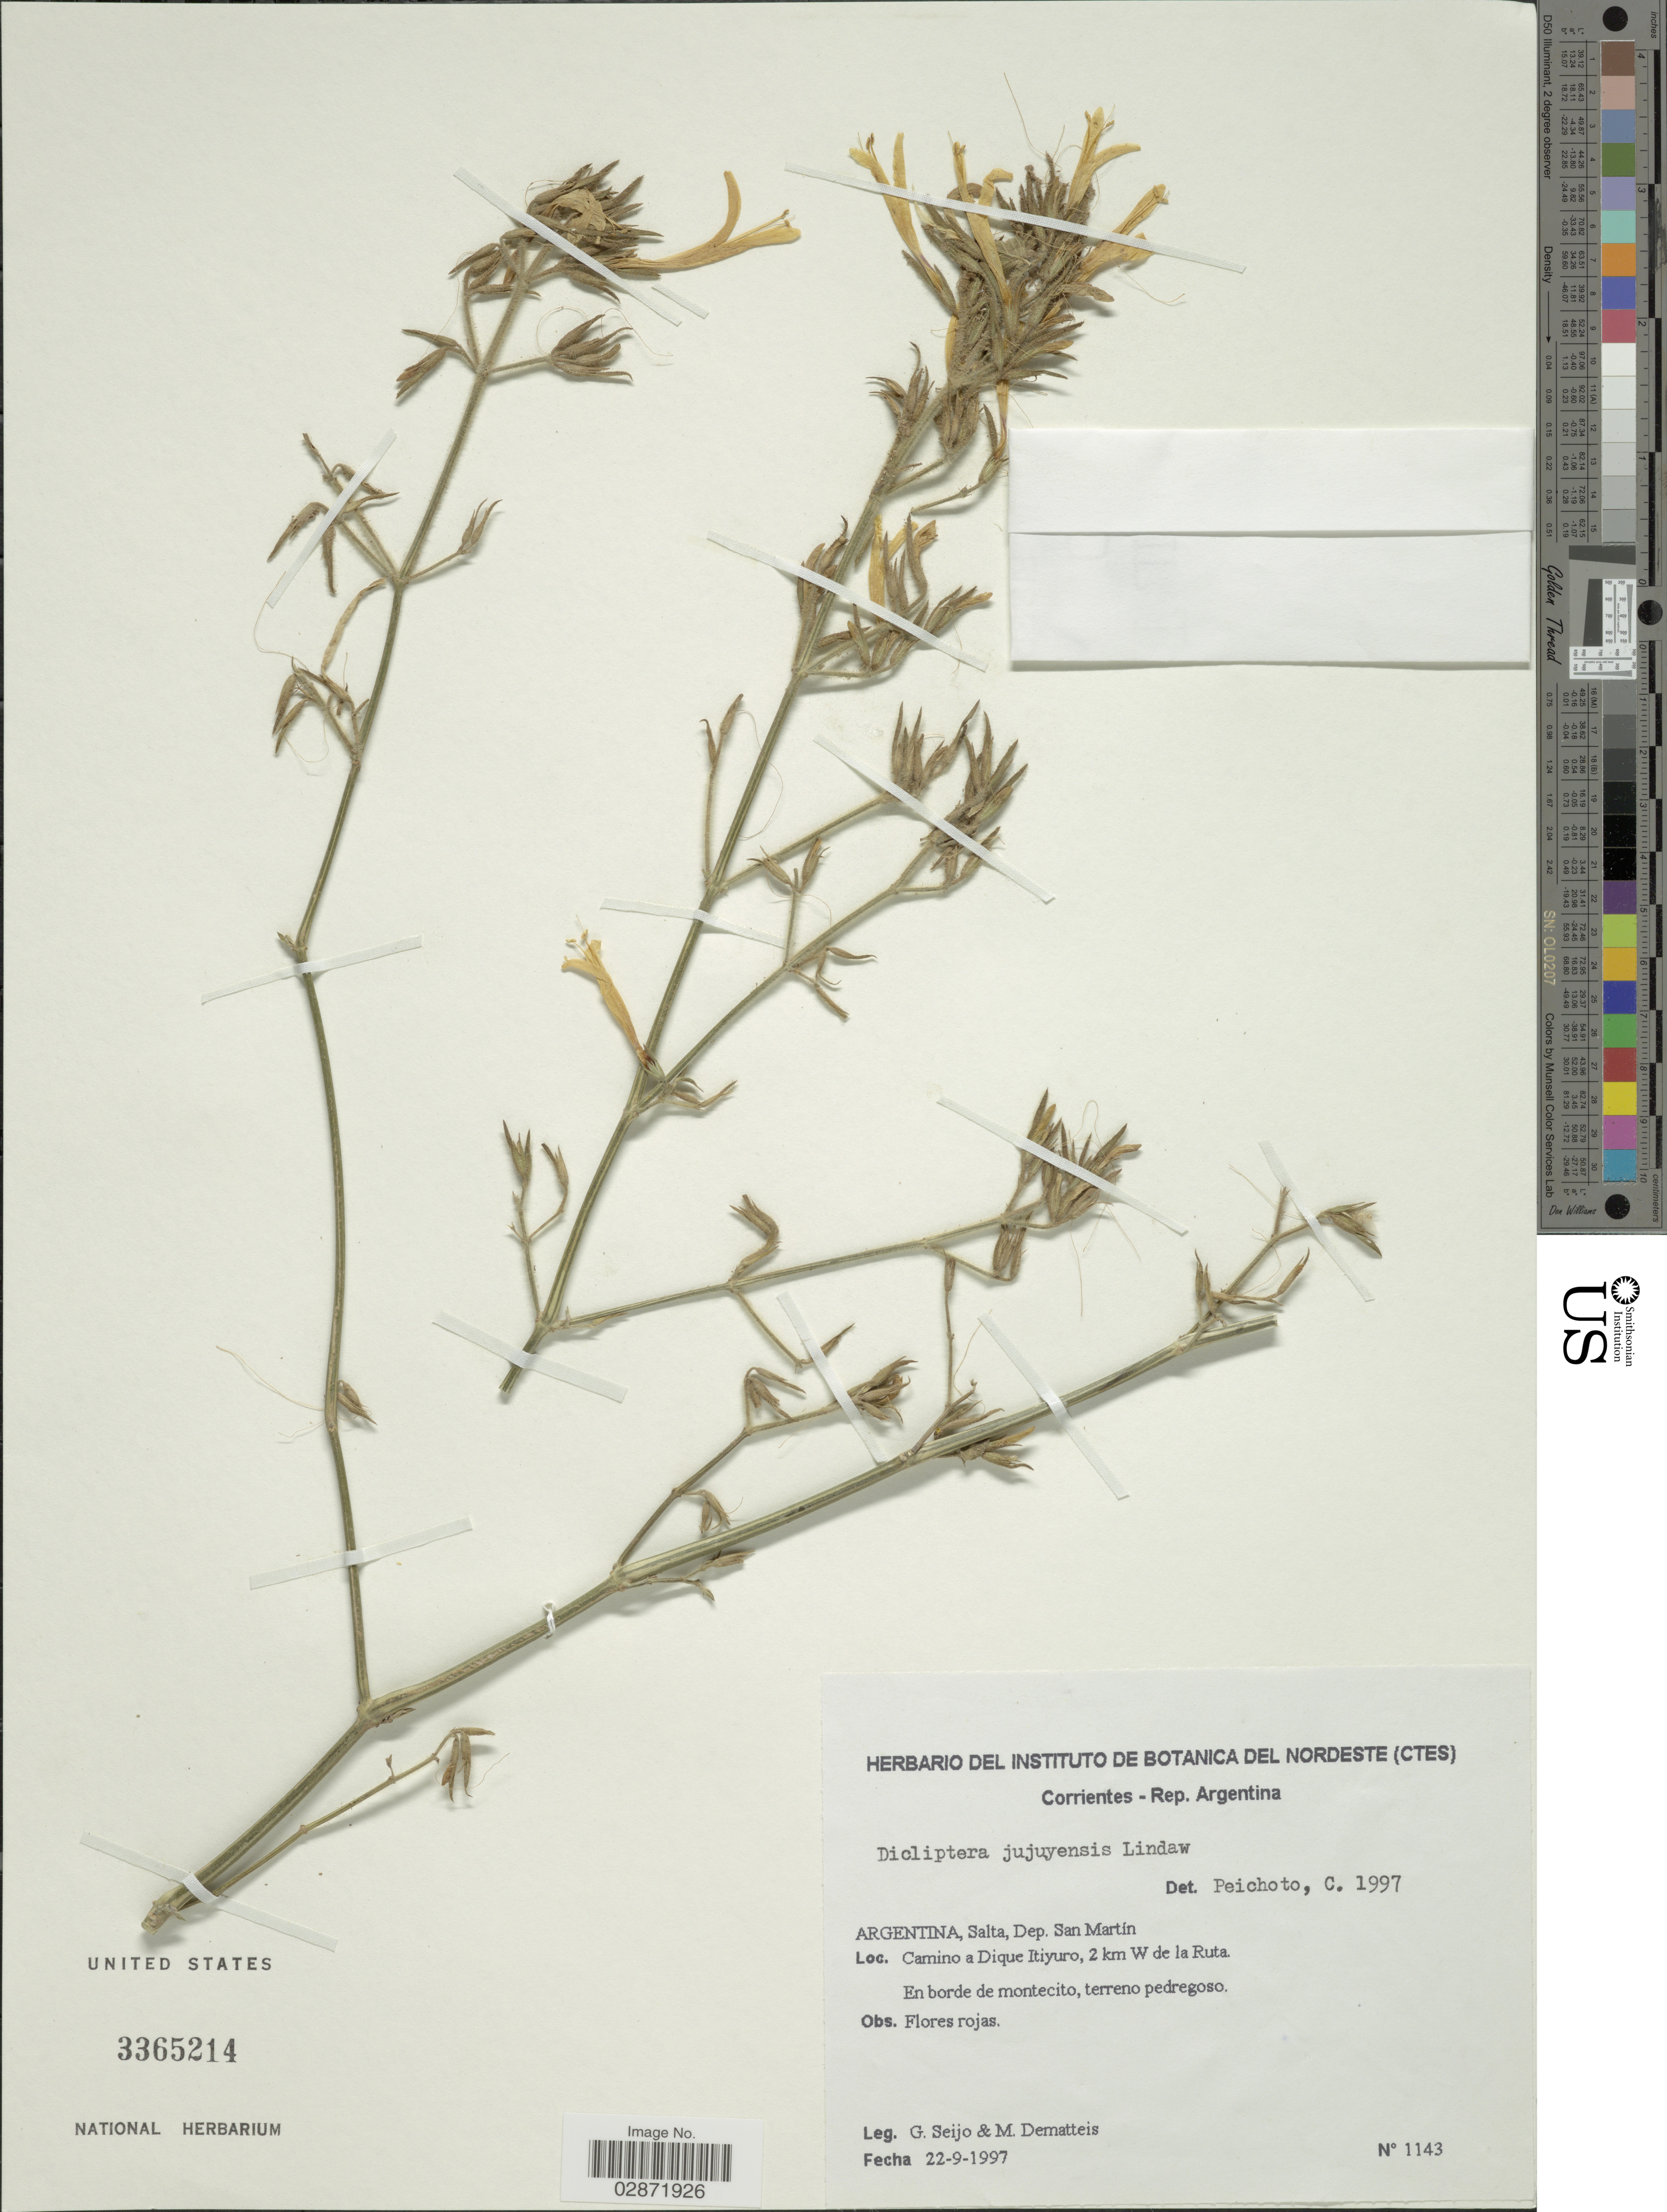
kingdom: Plantae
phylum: Tracheophyta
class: Magnoliopsida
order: Lamiales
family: Acanthaceae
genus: Dicliptera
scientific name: Dicliptera jujuyensis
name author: Lindau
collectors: G. Seijo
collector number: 1143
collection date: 1997-09-22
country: Argentina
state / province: Salta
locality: Dep. San Martín, Camino a Dique Itiyuro, 2 km W de la Ruta.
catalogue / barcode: US 3365214